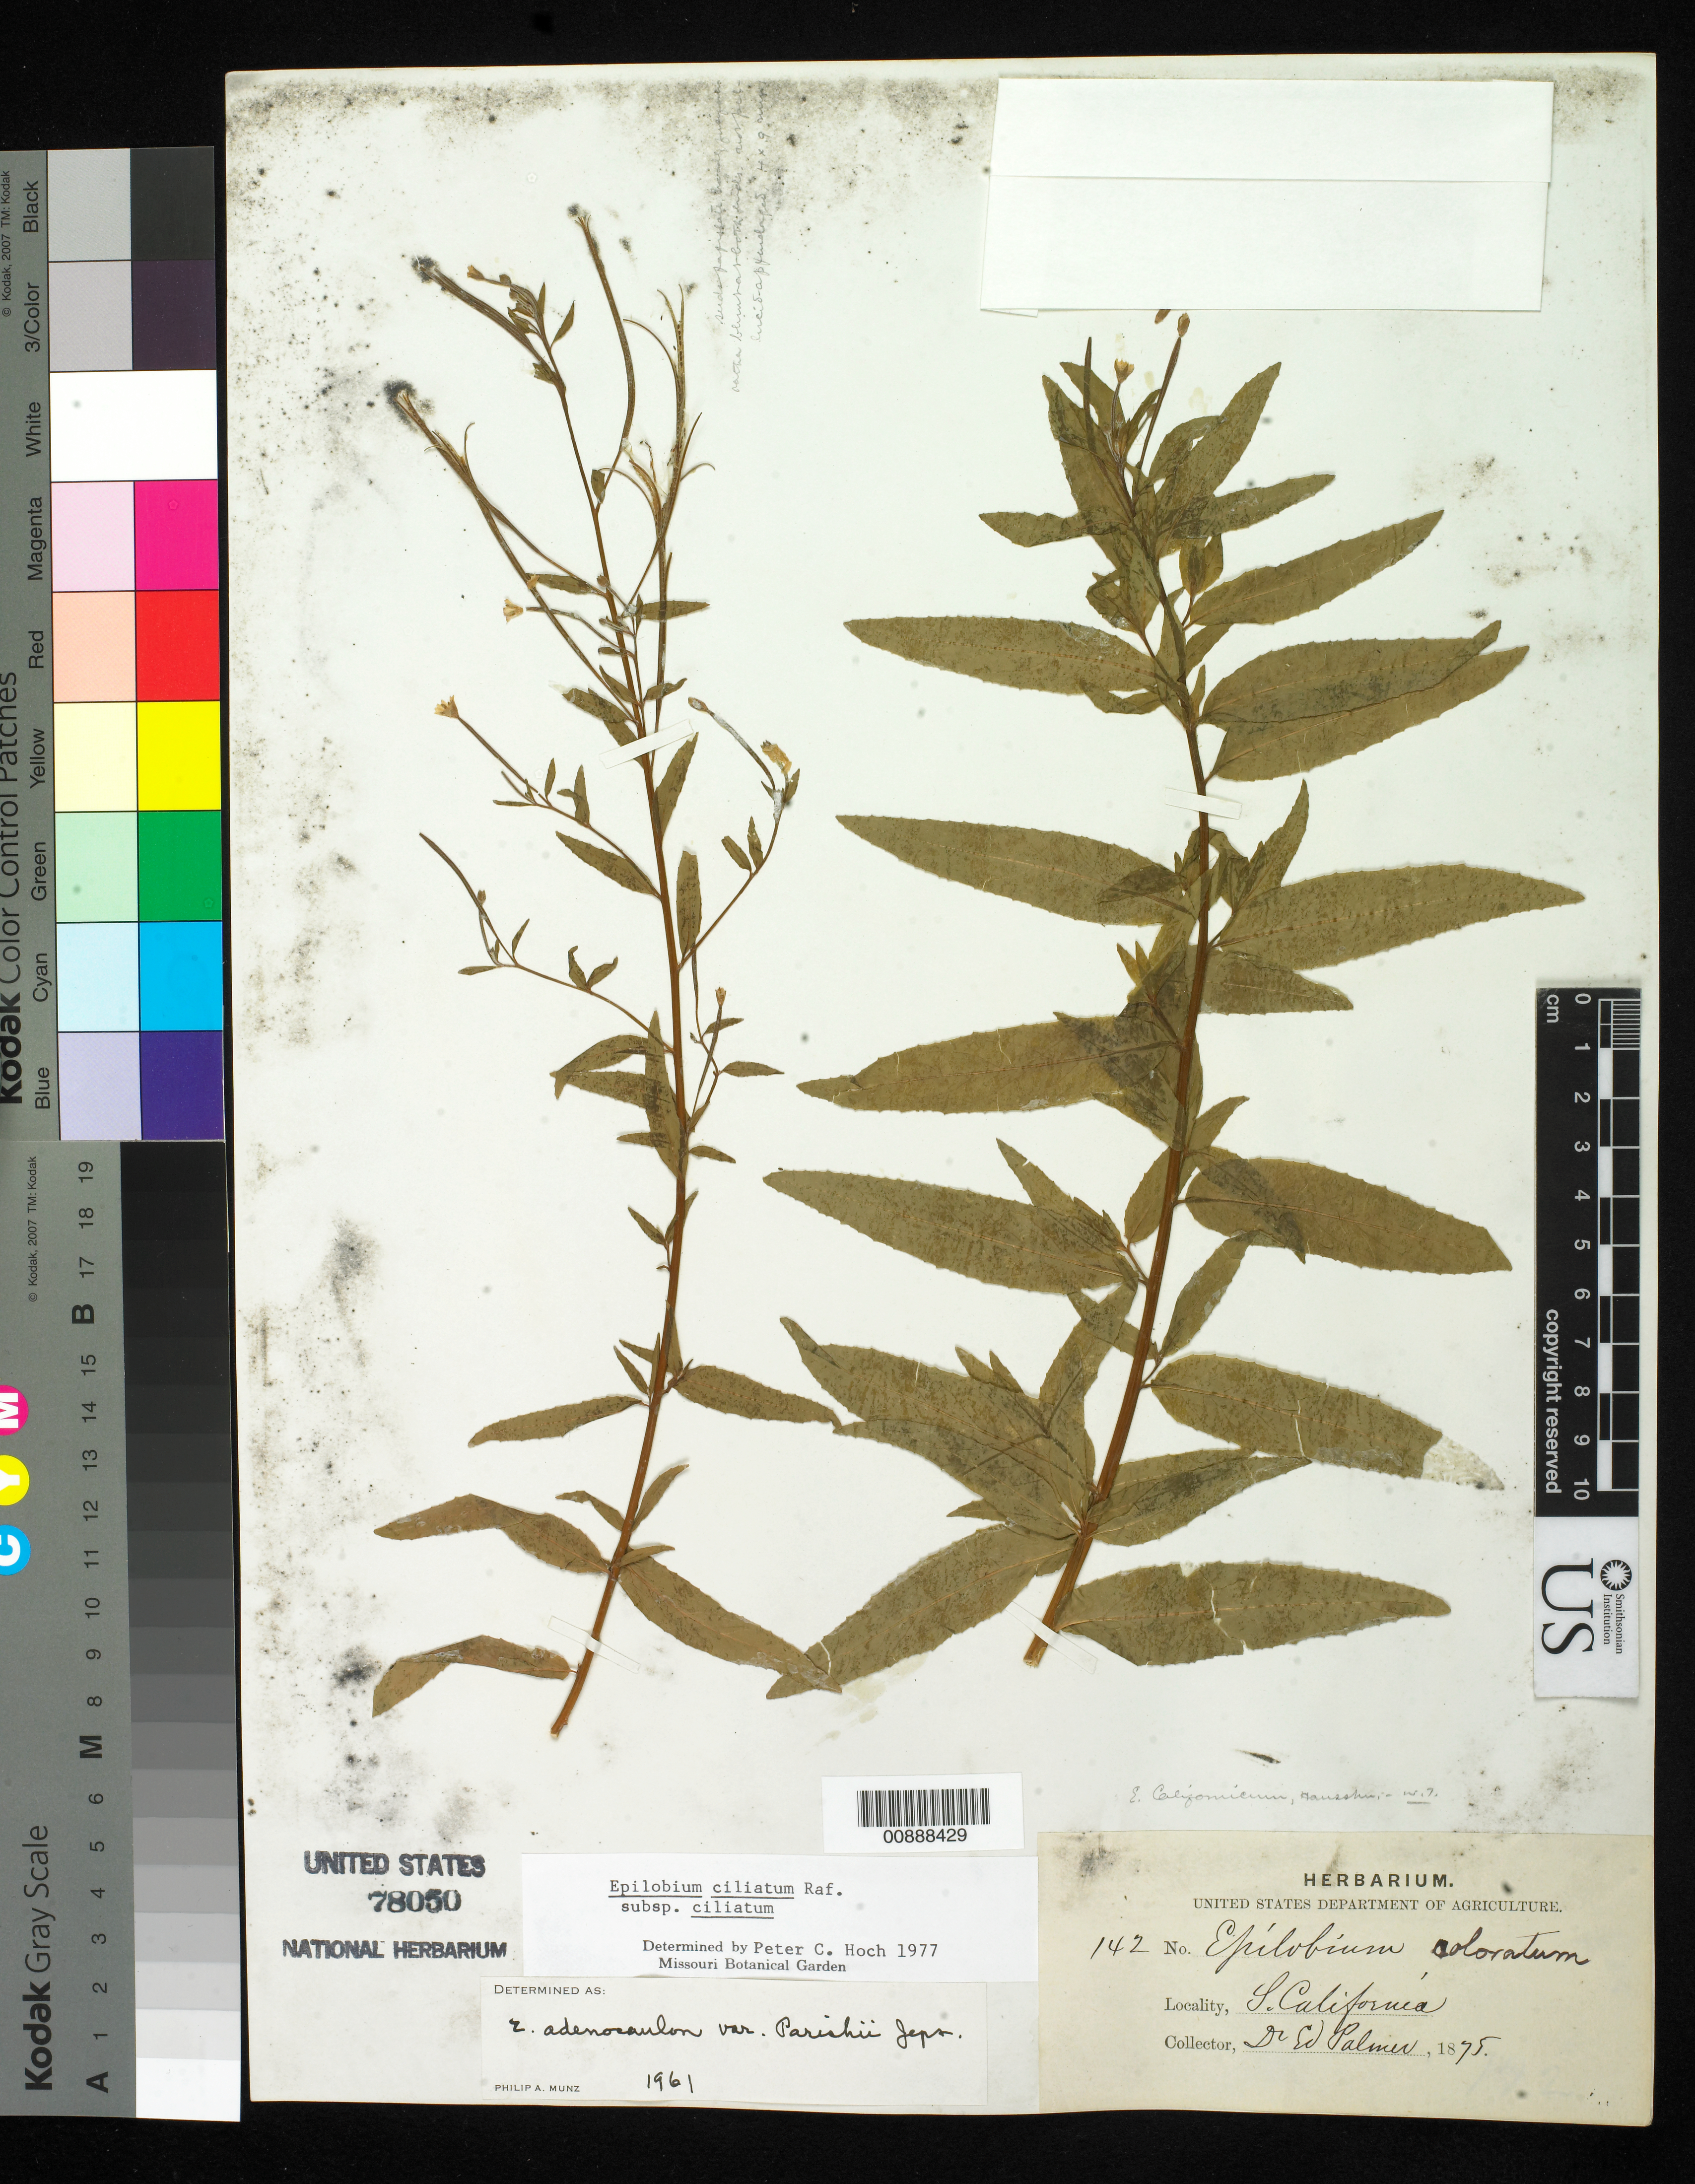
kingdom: Plantae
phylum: Tracheophyta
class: Magnoliopsida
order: Myrtales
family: Onagraceae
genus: Epilobium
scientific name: Epilobium ciliatum subsp. ciliatum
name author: Raf.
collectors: E. Palmer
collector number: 142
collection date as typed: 1875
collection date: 1875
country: United States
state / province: California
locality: S. California.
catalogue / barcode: US 78050